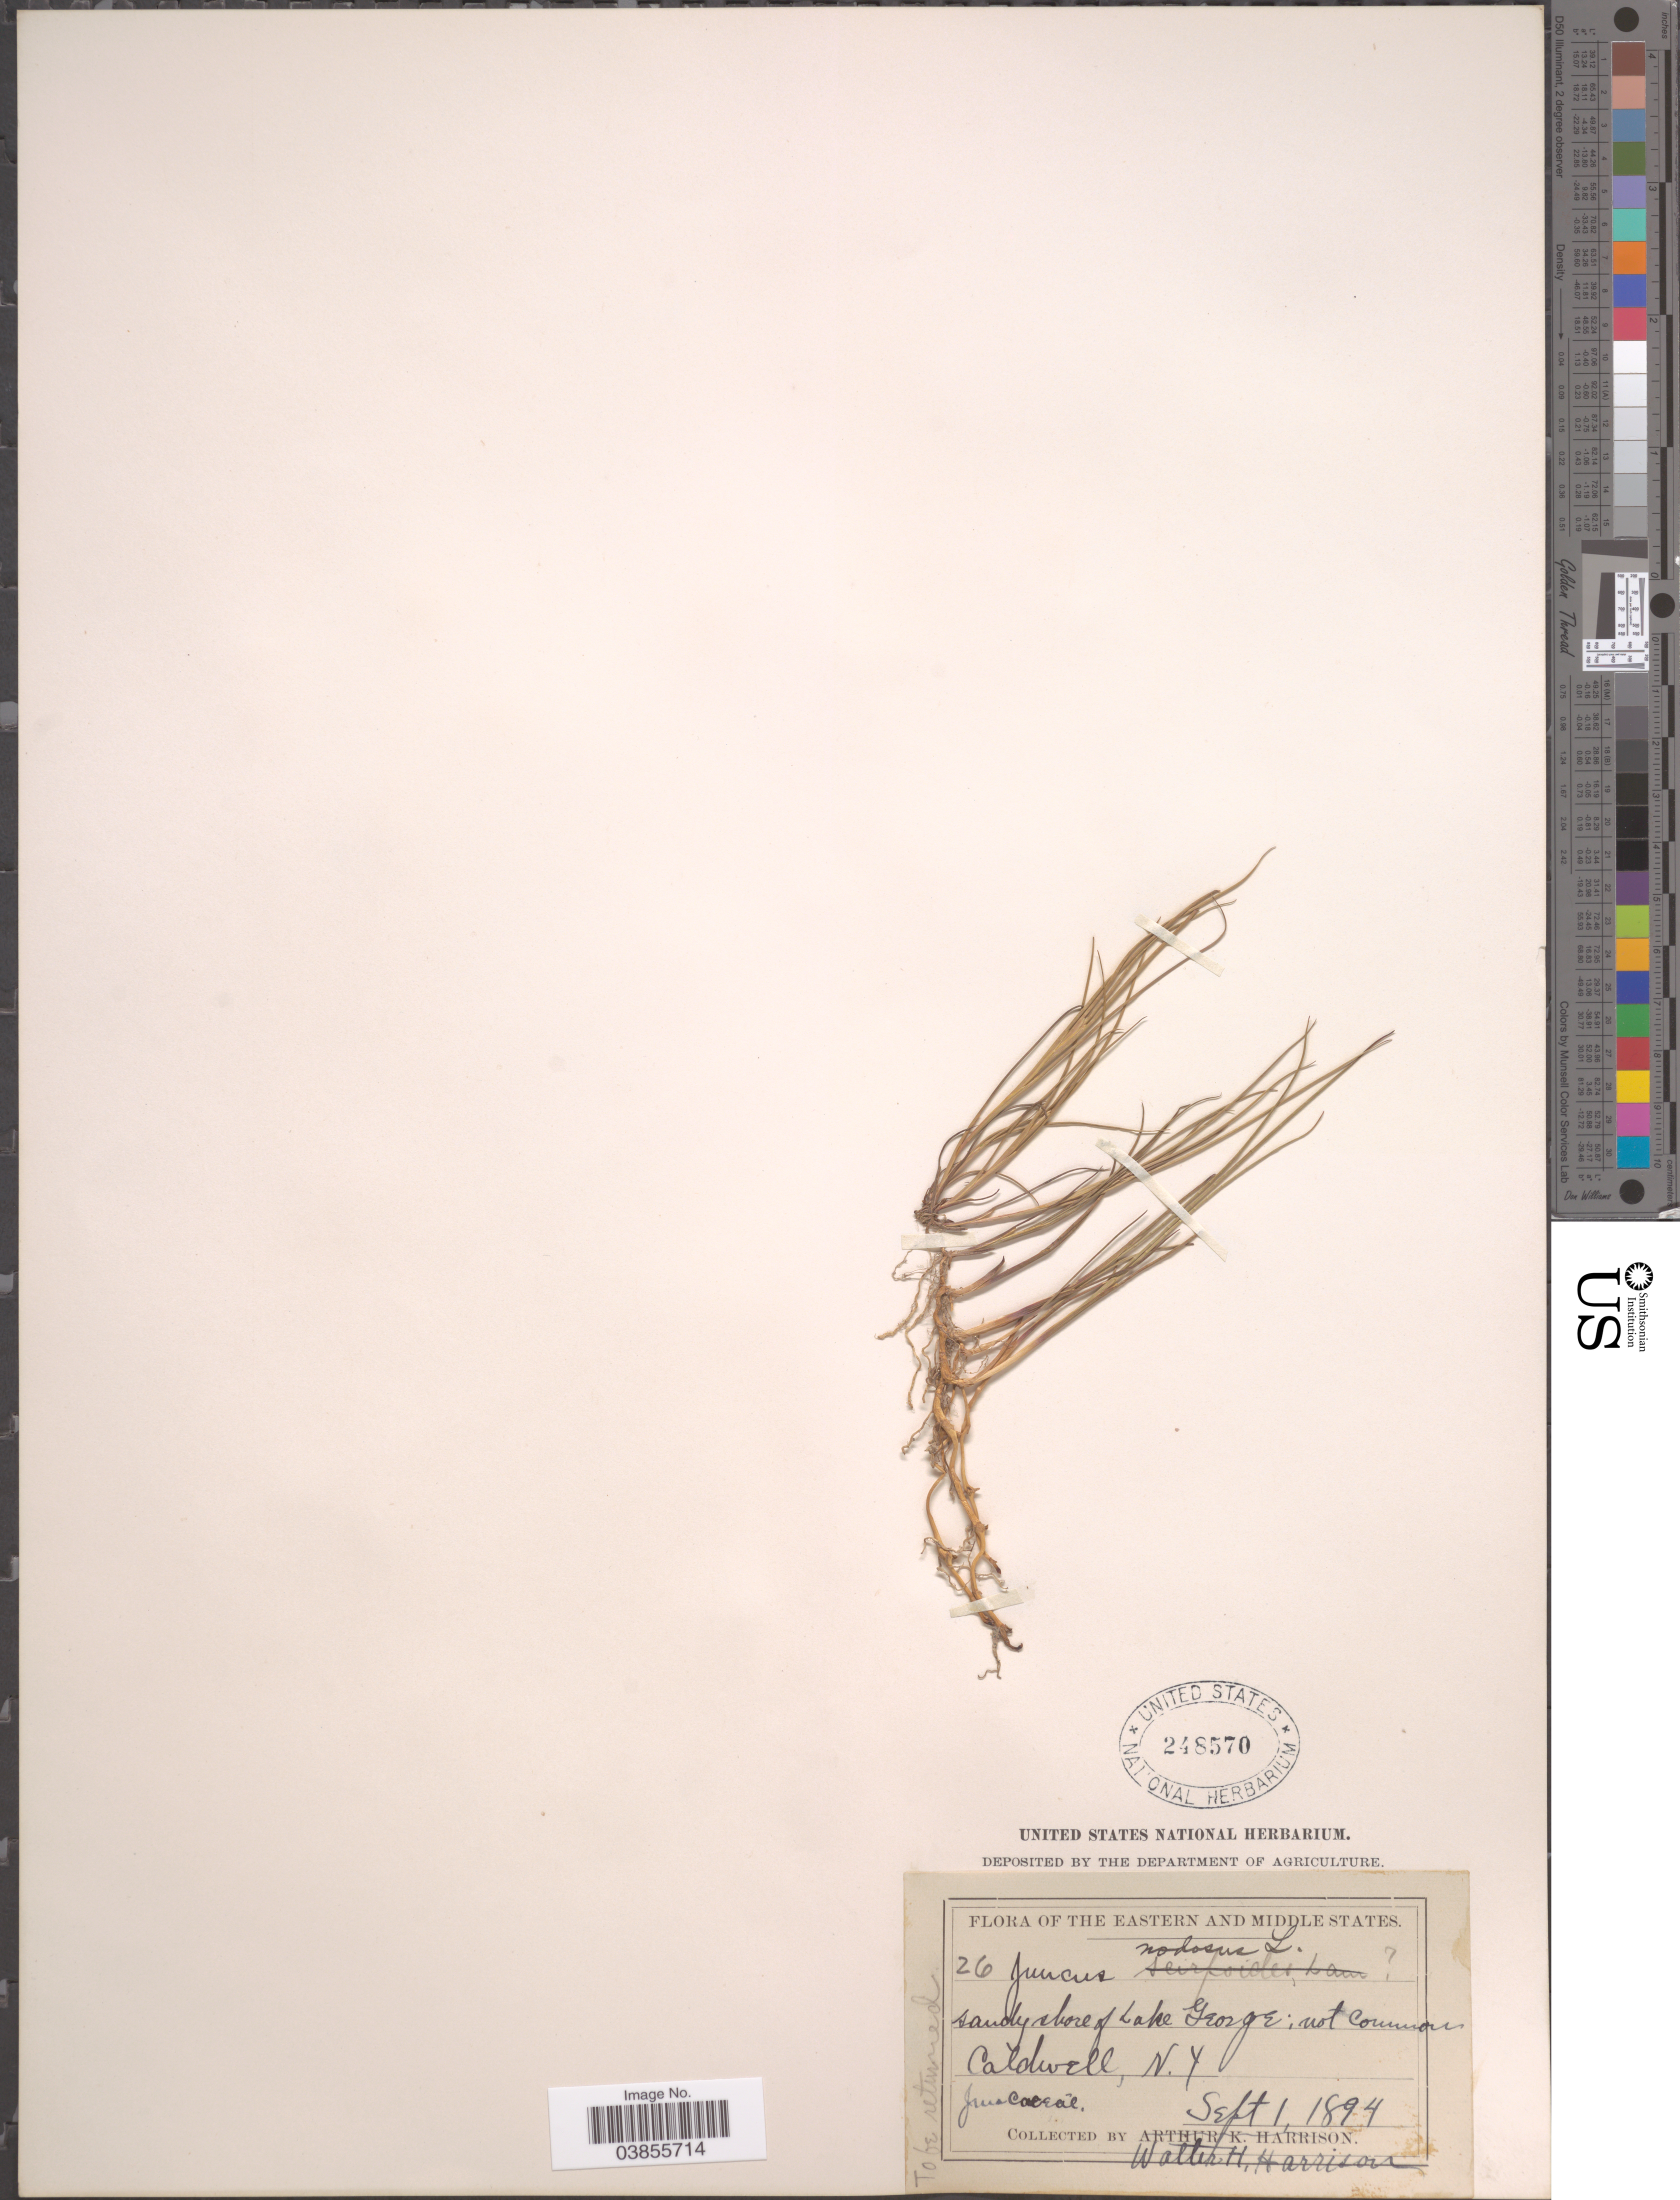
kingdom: Plantae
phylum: Tracheophyta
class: Liliopsida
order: Poales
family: Juncaceae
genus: Juncus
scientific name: Juncus nodosus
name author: L.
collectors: W. H. Harrison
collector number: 26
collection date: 1894-09-01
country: United States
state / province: New York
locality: The Eastern and Middle States. Sandy shore of Lake George; not common Caldwell.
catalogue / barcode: US 248570